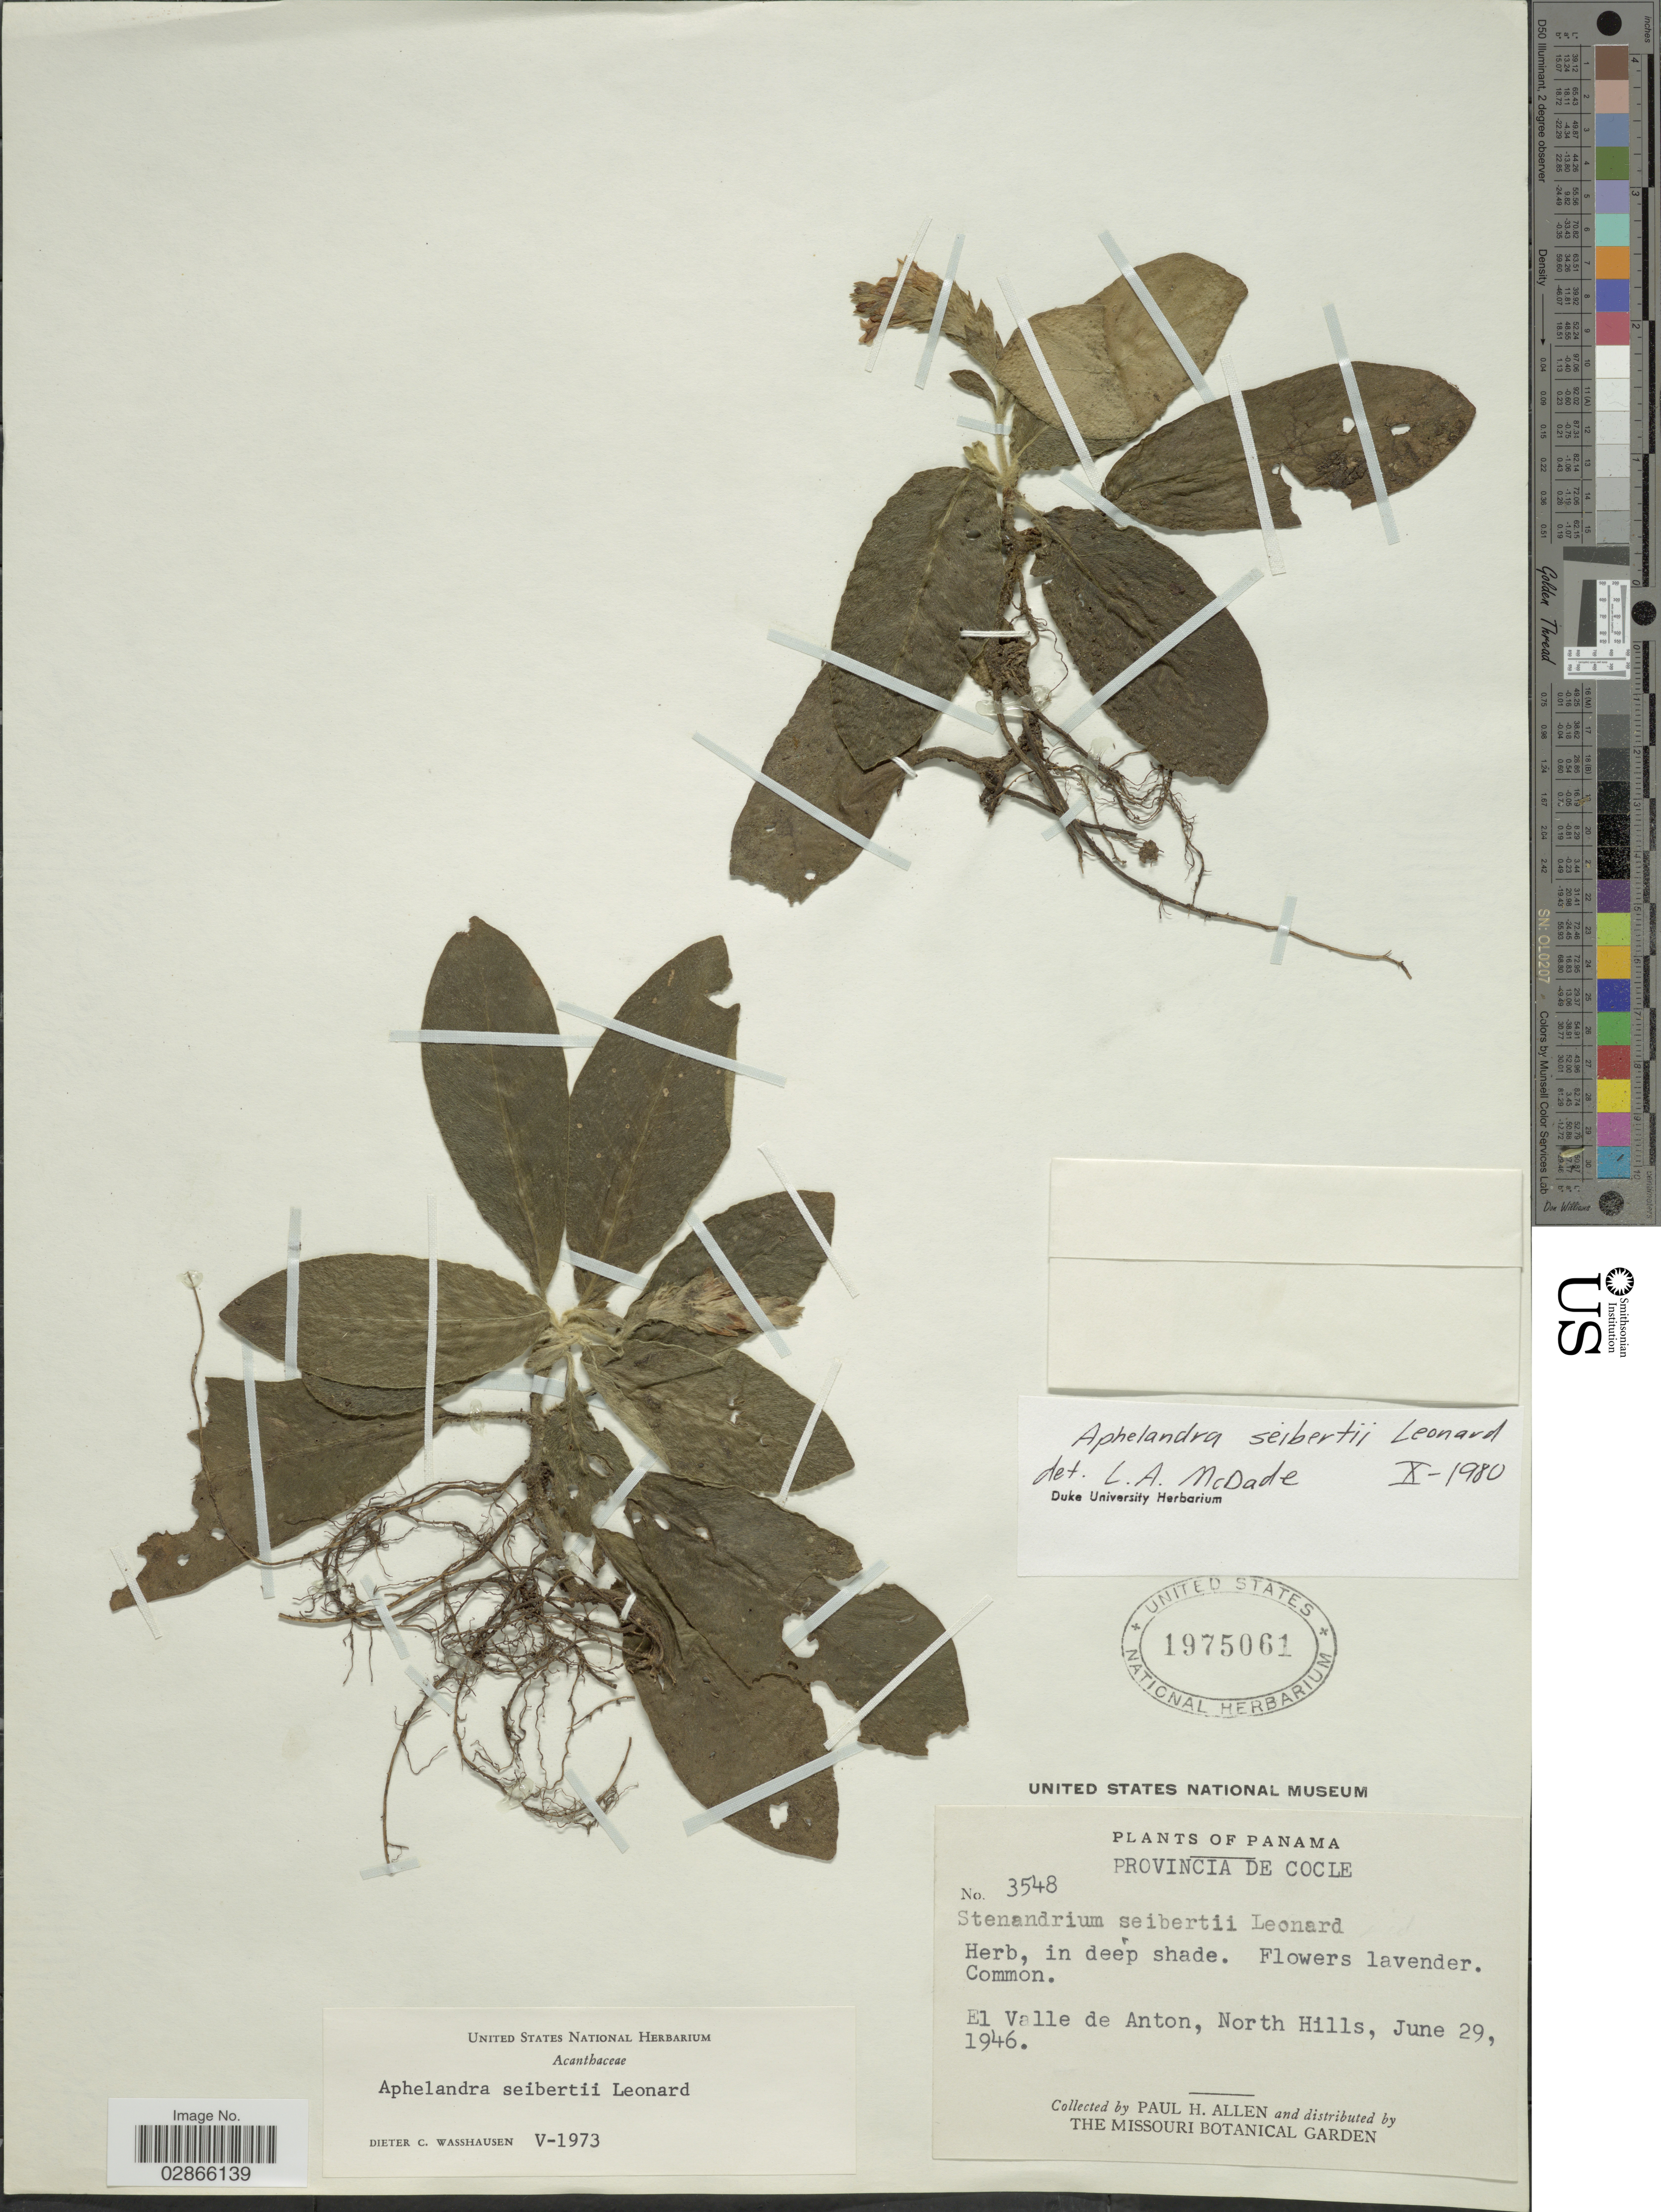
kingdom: Plantae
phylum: Tracheophyta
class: Magnoliopsida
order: Lamiales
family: Acanthaceae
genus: Aphelandra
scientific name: Aphelandra seibertii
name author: Leonard in Woodson & Seibert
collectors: P. H. Allen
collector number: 3548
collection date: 1946-06-29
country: Panama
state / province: Coclé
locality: El Valle de Anton, North Hills.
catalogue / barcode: US 1975061